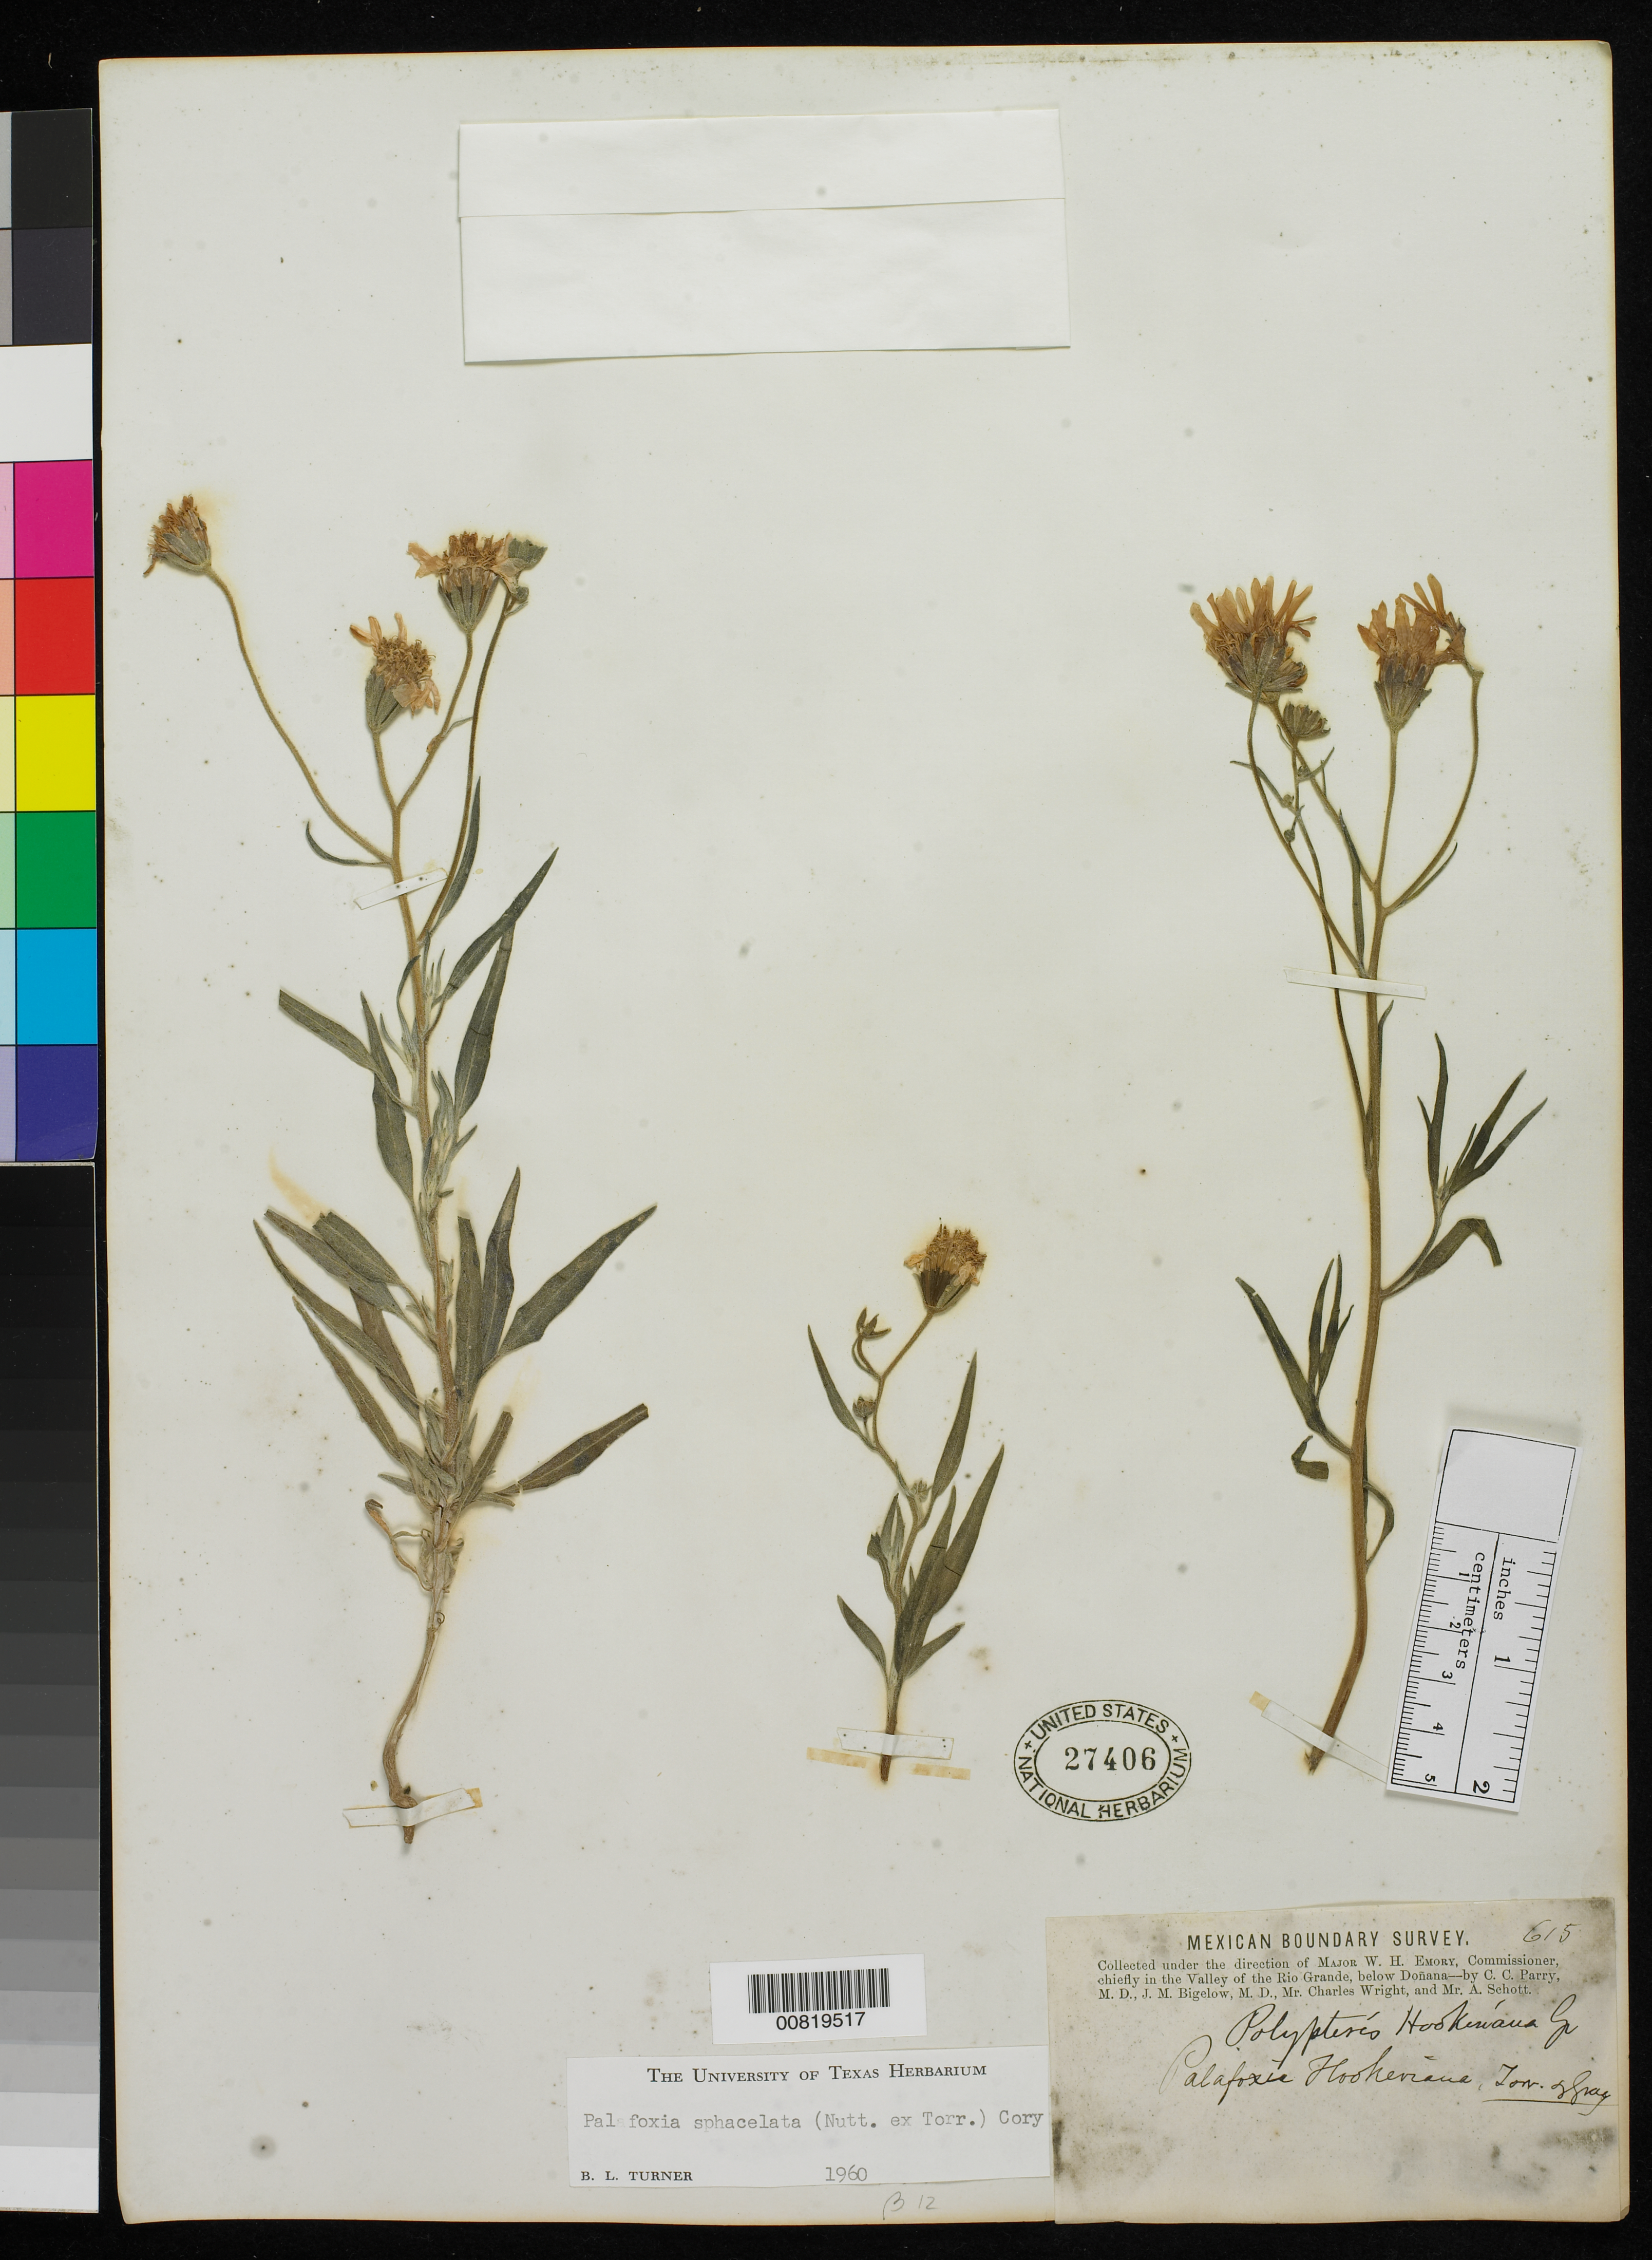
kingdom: Plantae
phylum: Tracheophyta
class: Magnoliopsida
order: Asterales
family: Asteraceae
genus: Palafoxia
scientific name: Palafoxia sphacelata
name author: (Nutt. ex Torr.) Cory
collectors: C. C. Parry, J. M. Bigelow, C. Wright & A. C. V. Schott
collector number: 615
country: United States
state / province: New Mexico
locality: Valley of the Rio Grande, below Doñana, New Mexico.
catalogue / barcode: US 27406